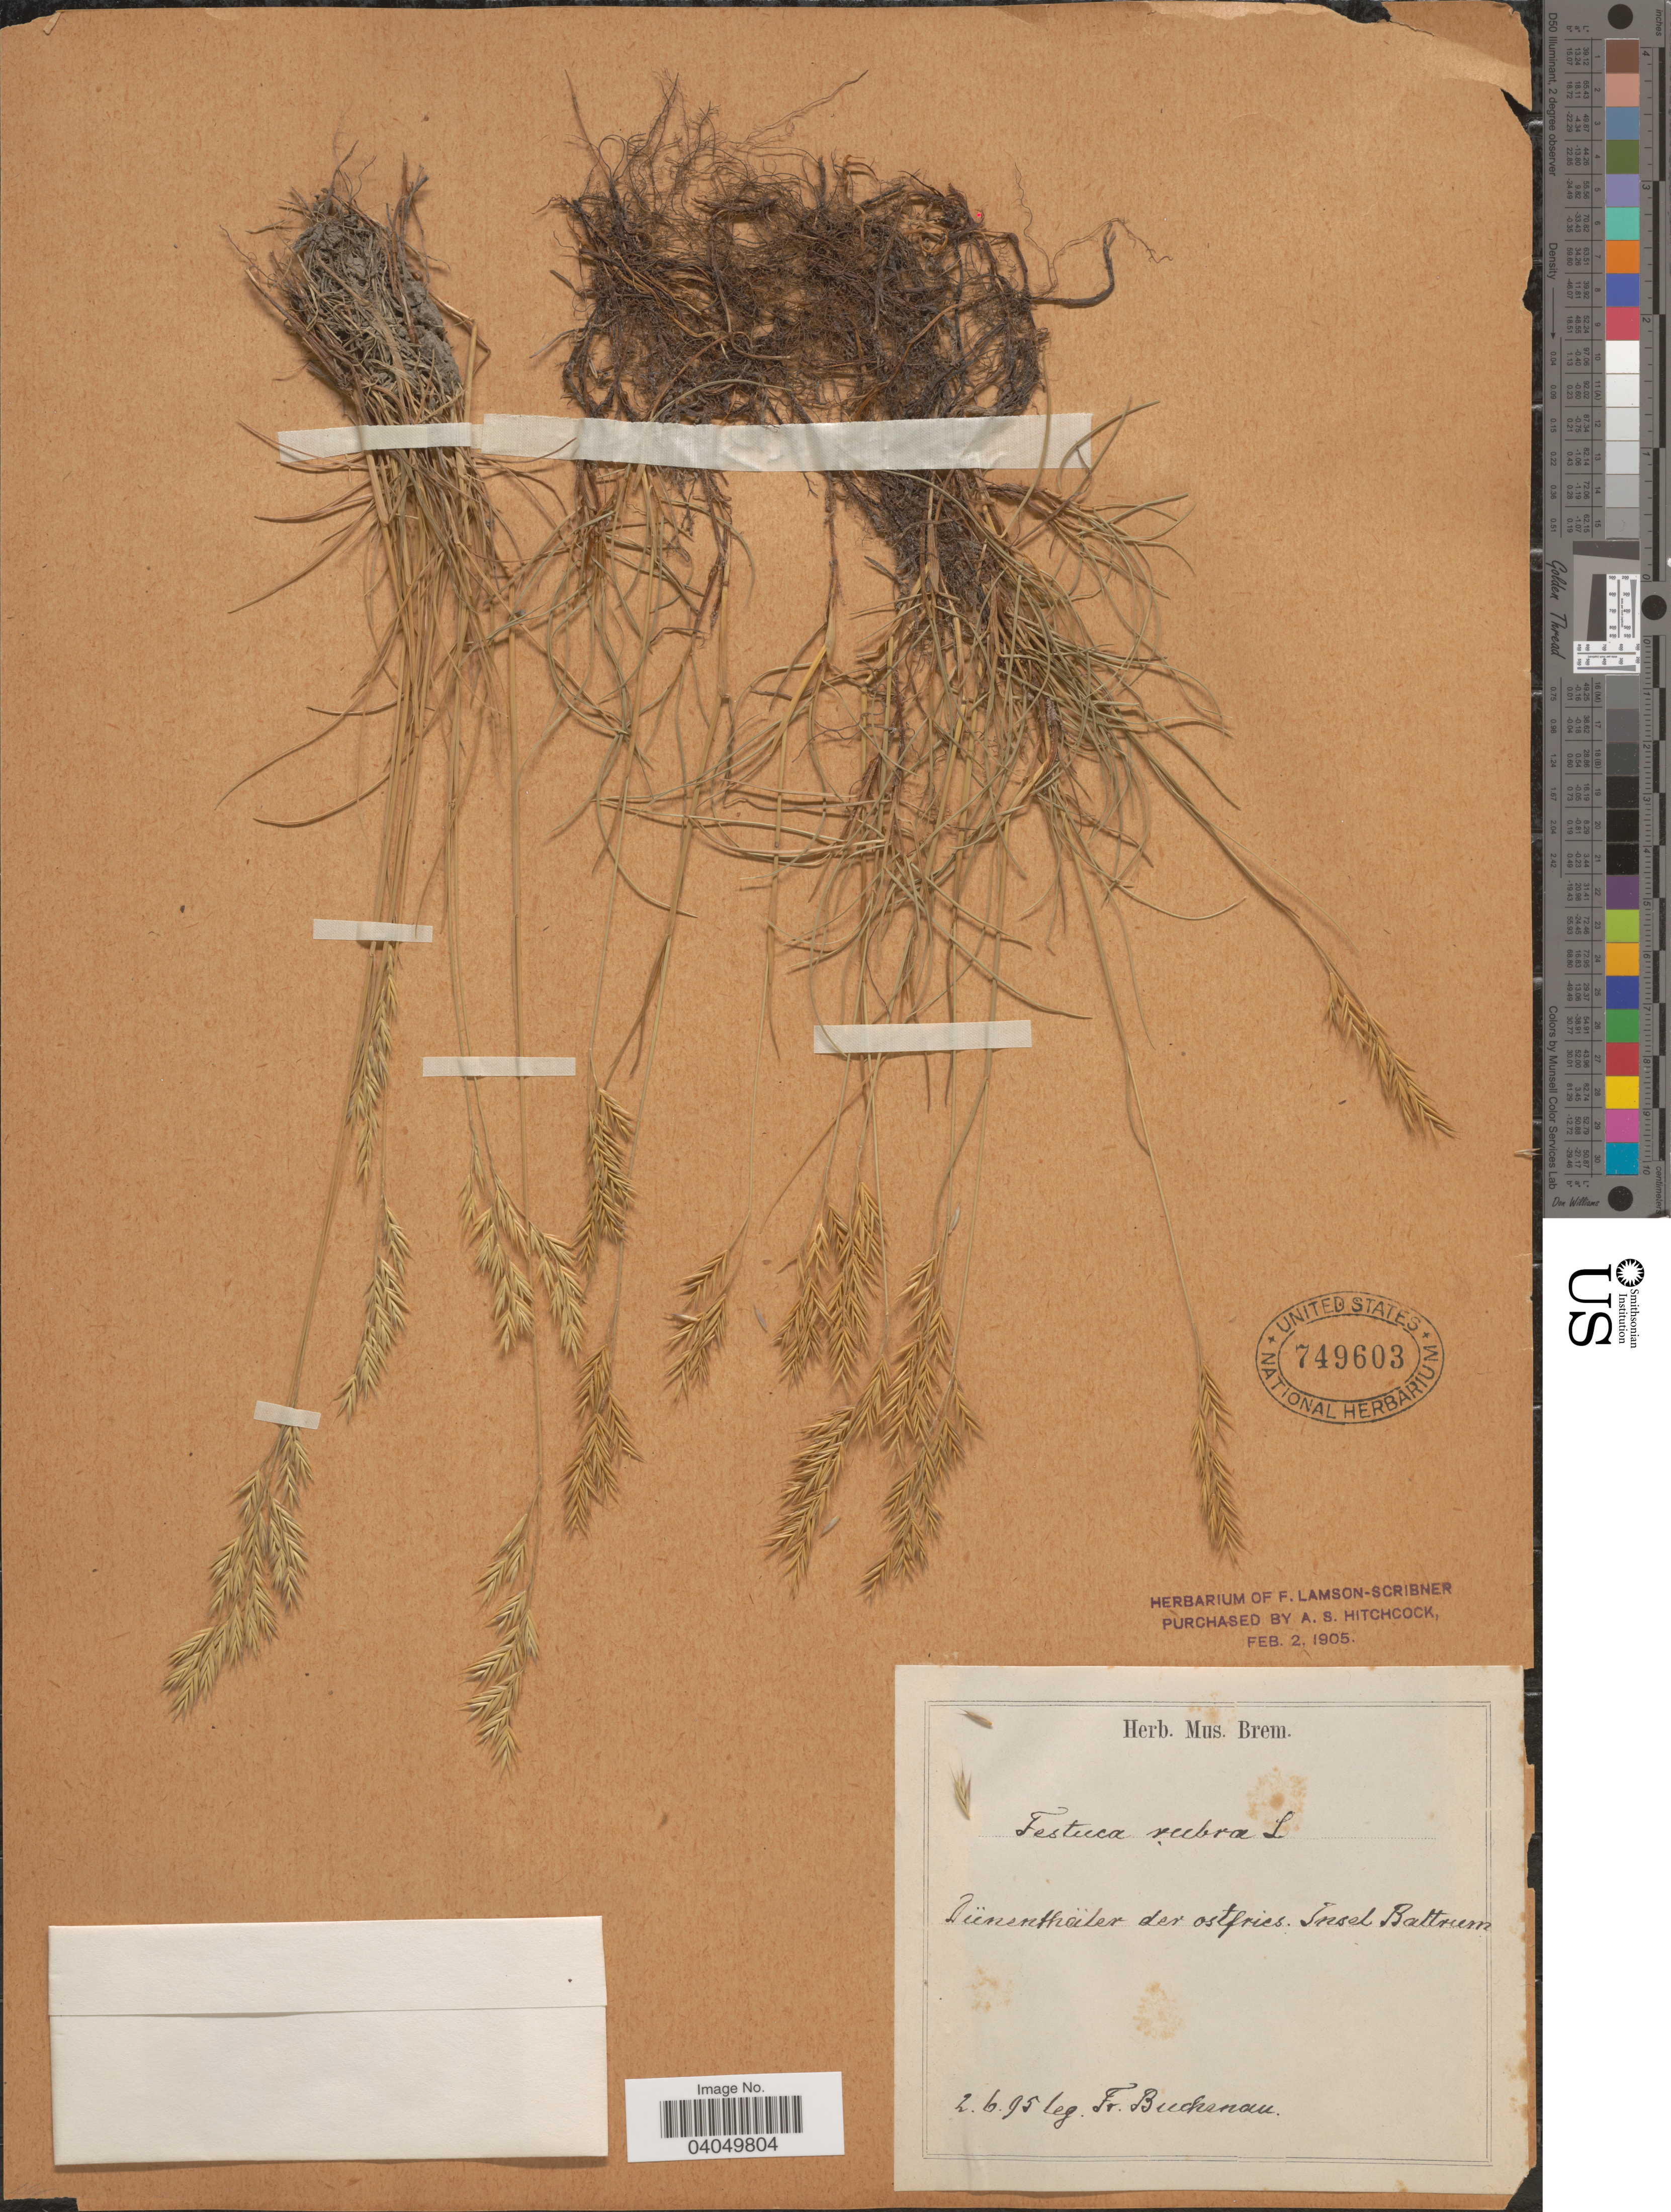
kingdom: Plantae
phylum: Tracheophyta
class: Liliopsida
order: Poales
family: Poaceae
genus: Festuca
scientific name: Festuca rubra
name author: L.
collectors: F. Buchenau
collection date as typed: Transcribed d/m/y: 2/6/95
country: Germany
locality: Dünenthäler der ostfries. Insel Baltrum.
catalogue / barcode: US 749603